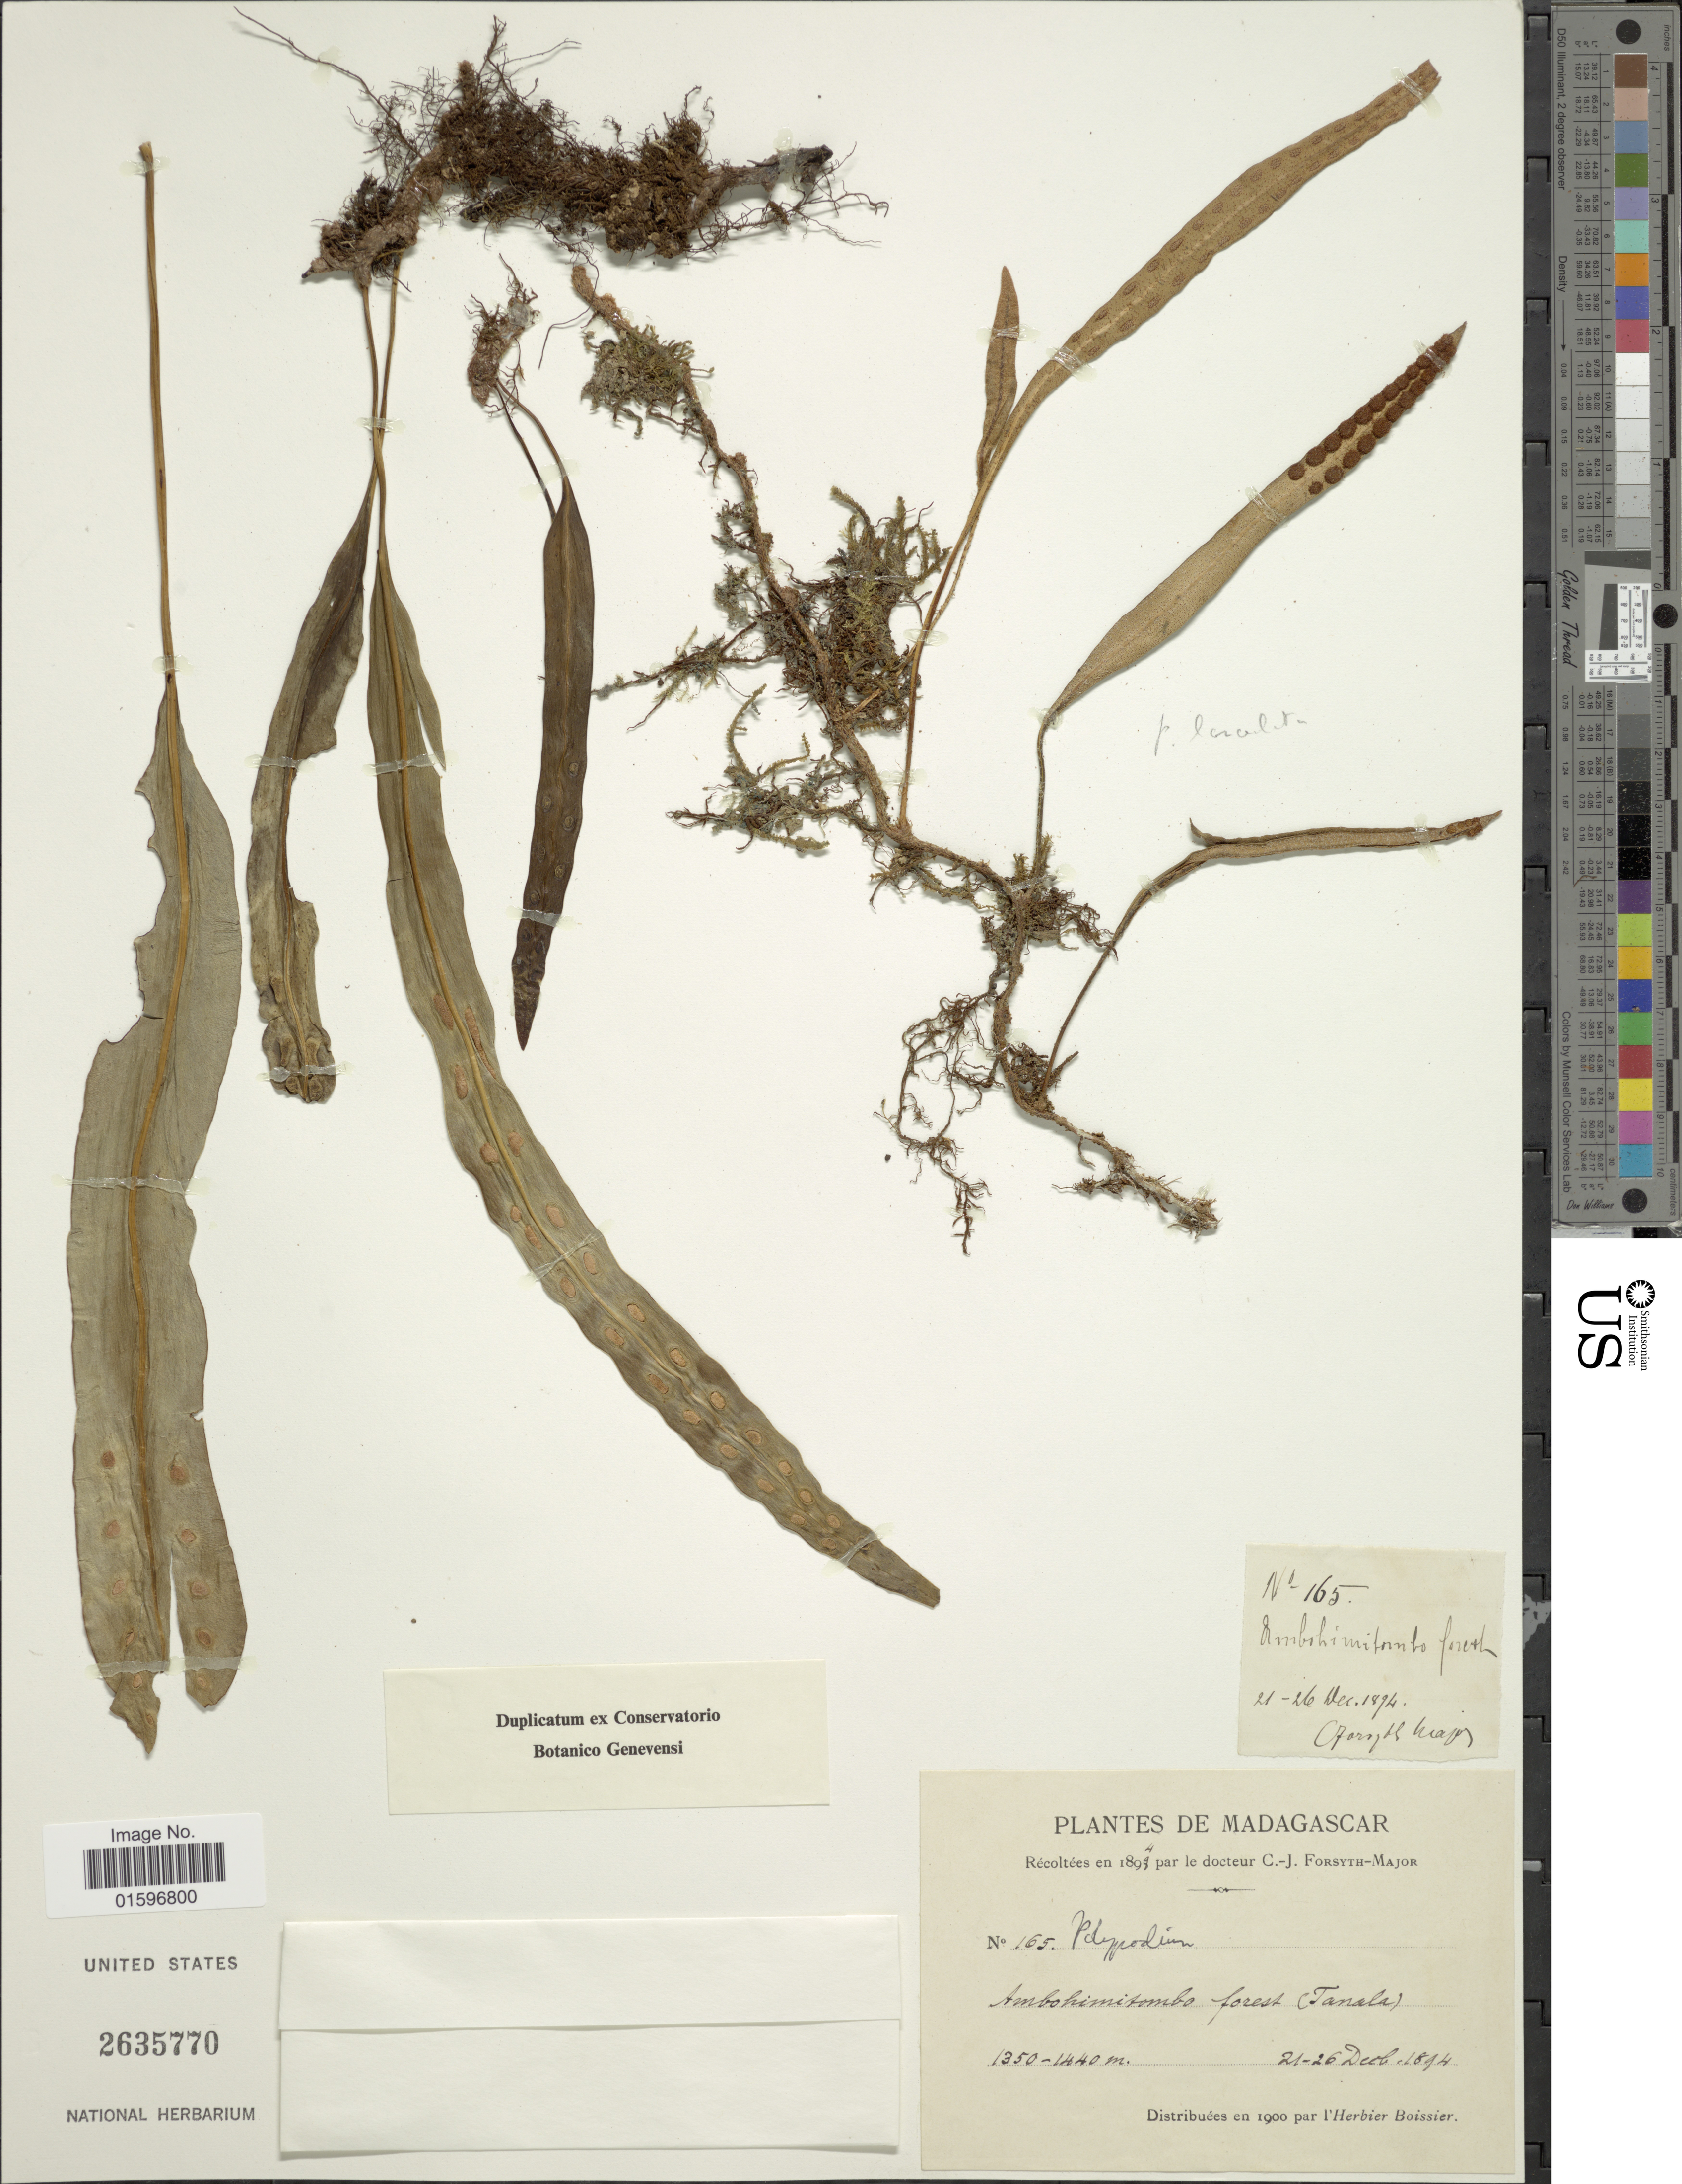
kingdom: Plantae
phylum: Tracheophyta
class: Polypodiopsida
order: Polypodiales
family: Polypodiaceae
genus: Polypodium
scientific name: Polypodium sp.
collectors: C. I. Forsyth-Major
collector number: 165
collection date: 1894-12-21/1894-12-26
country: Madagascar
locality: Madagascar, Ambohimitombo forest (Tanala)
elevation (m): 1350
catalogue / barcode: US 2635770